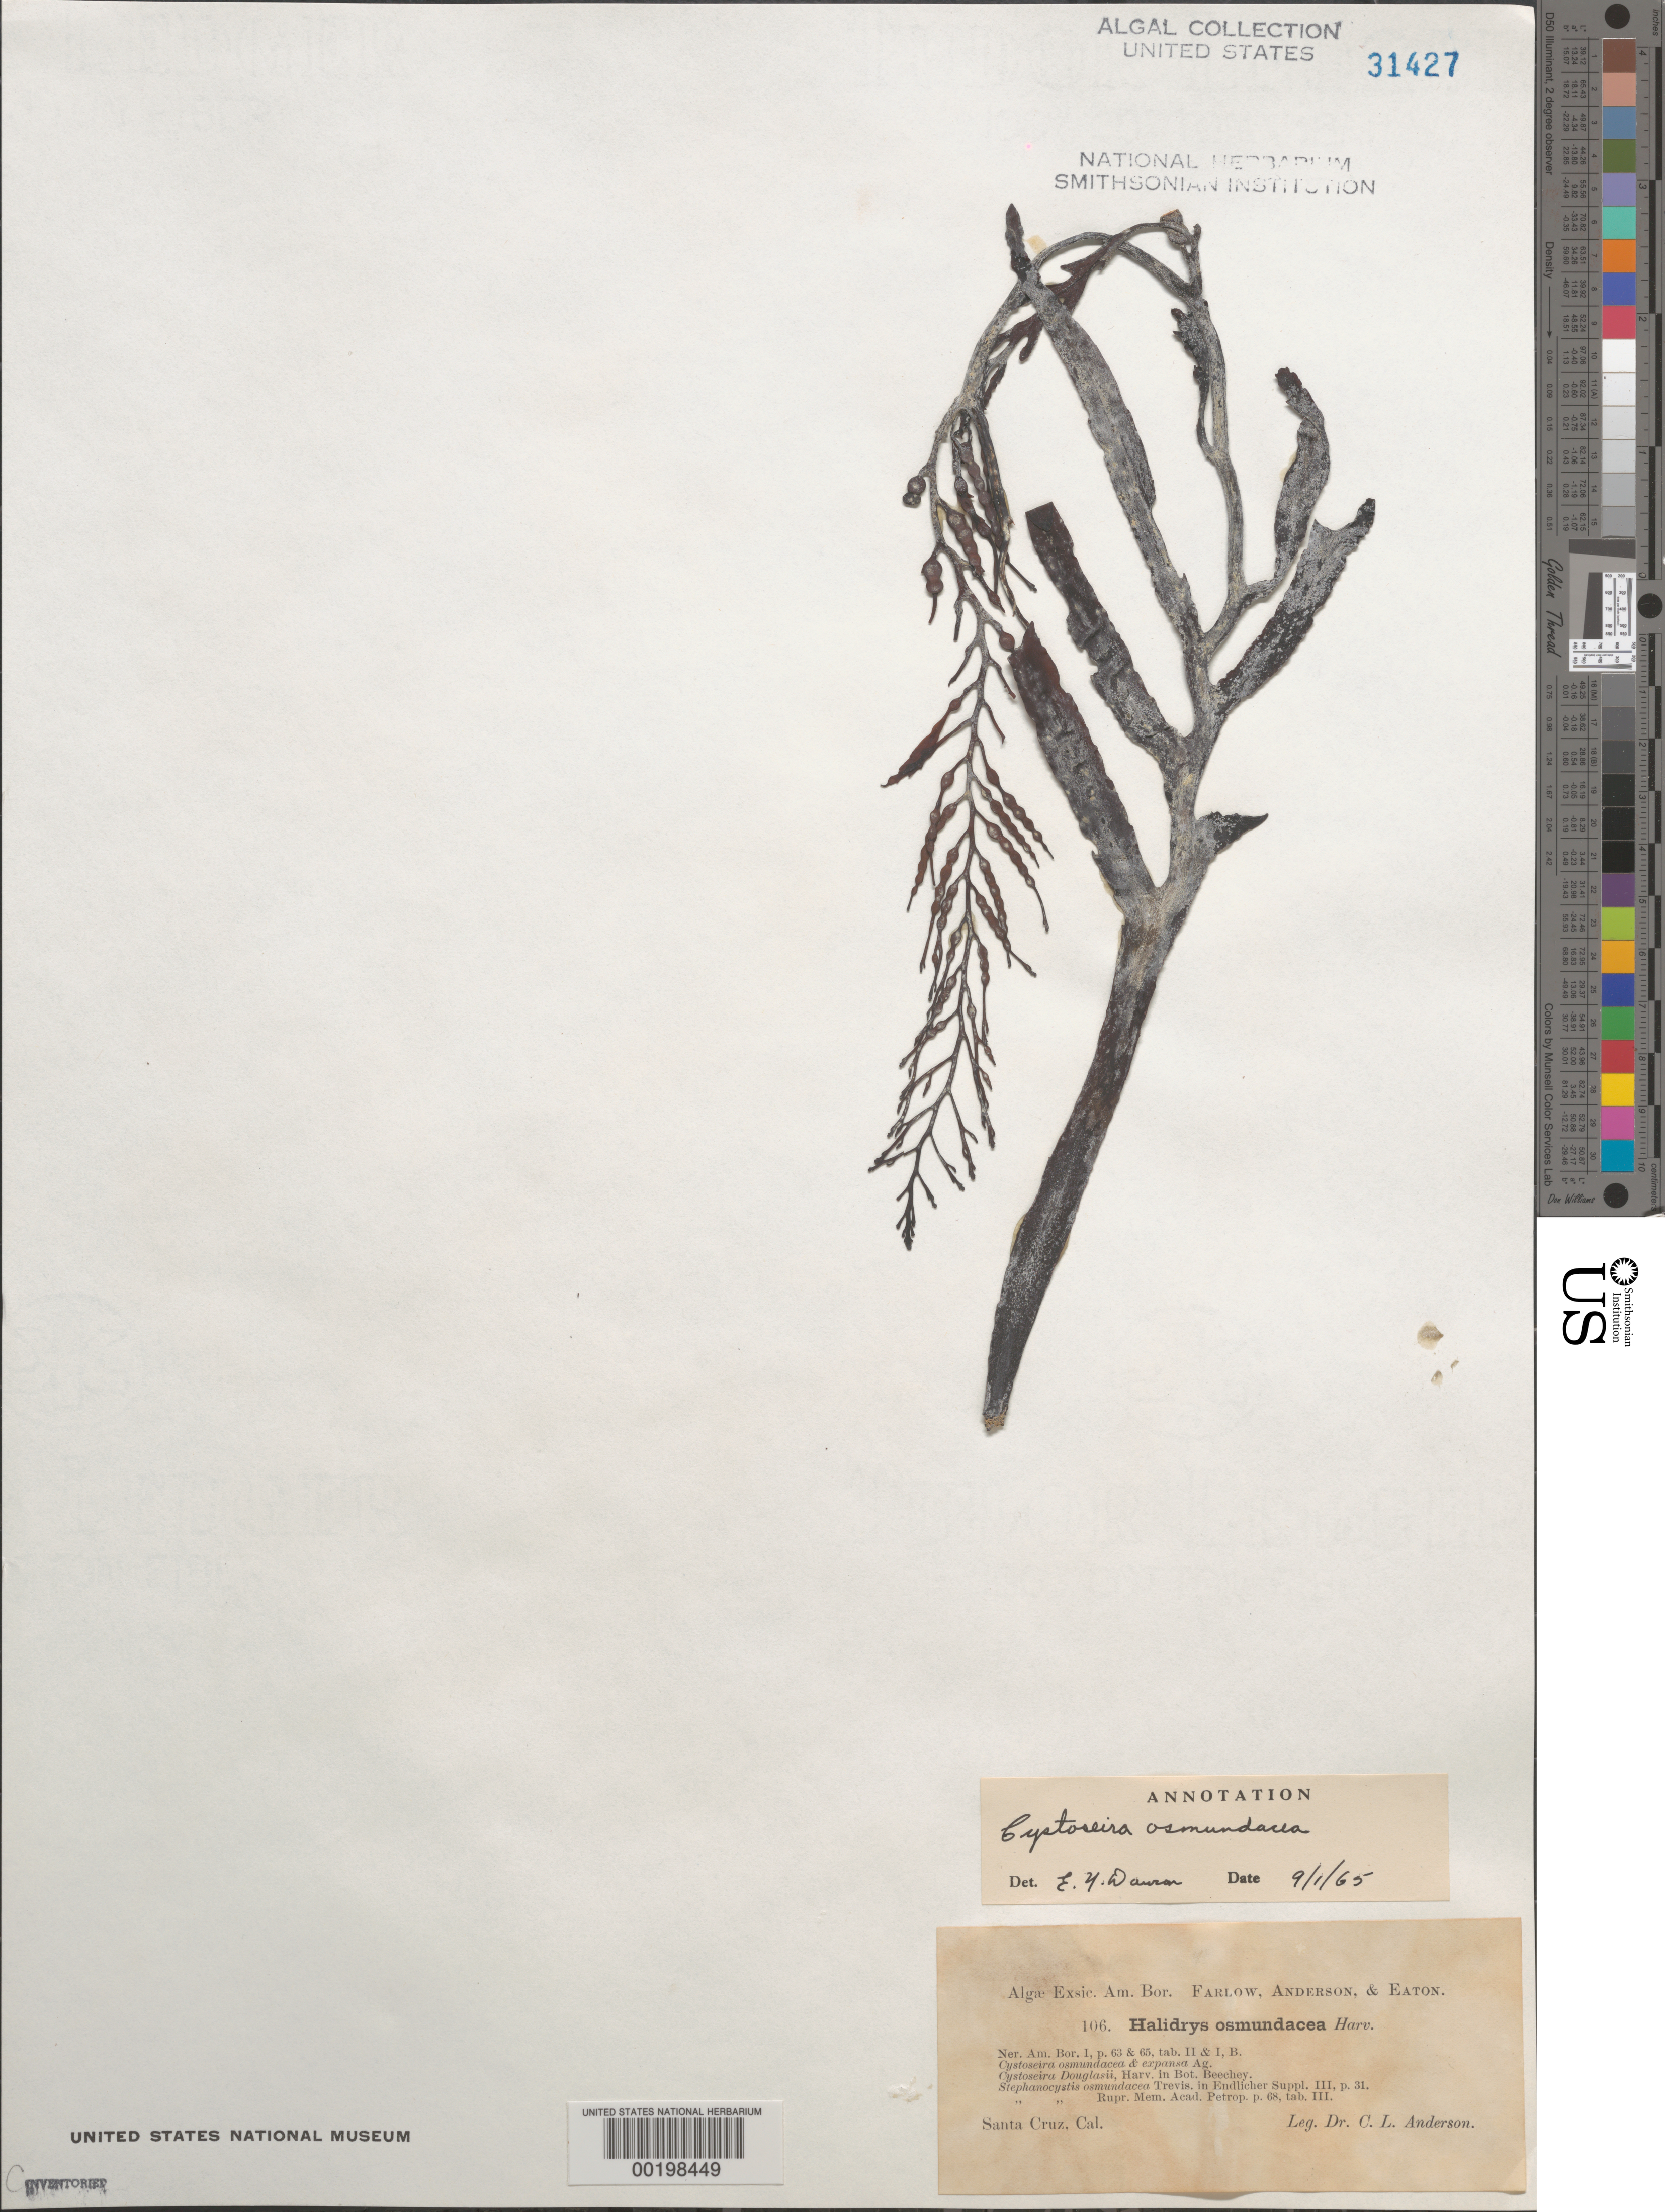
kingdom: Chromista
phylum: Ochrophyta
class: Phaeophyceae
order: Fucales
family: Sargassaceae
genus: Cystoseira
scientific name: Cystoseira osmundacea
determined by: Dawson, E. Y.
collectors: C. L. Anderson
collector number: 106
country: United States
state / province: California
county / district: Santa Cruz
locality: Santa Cruz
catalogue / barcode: US 31427